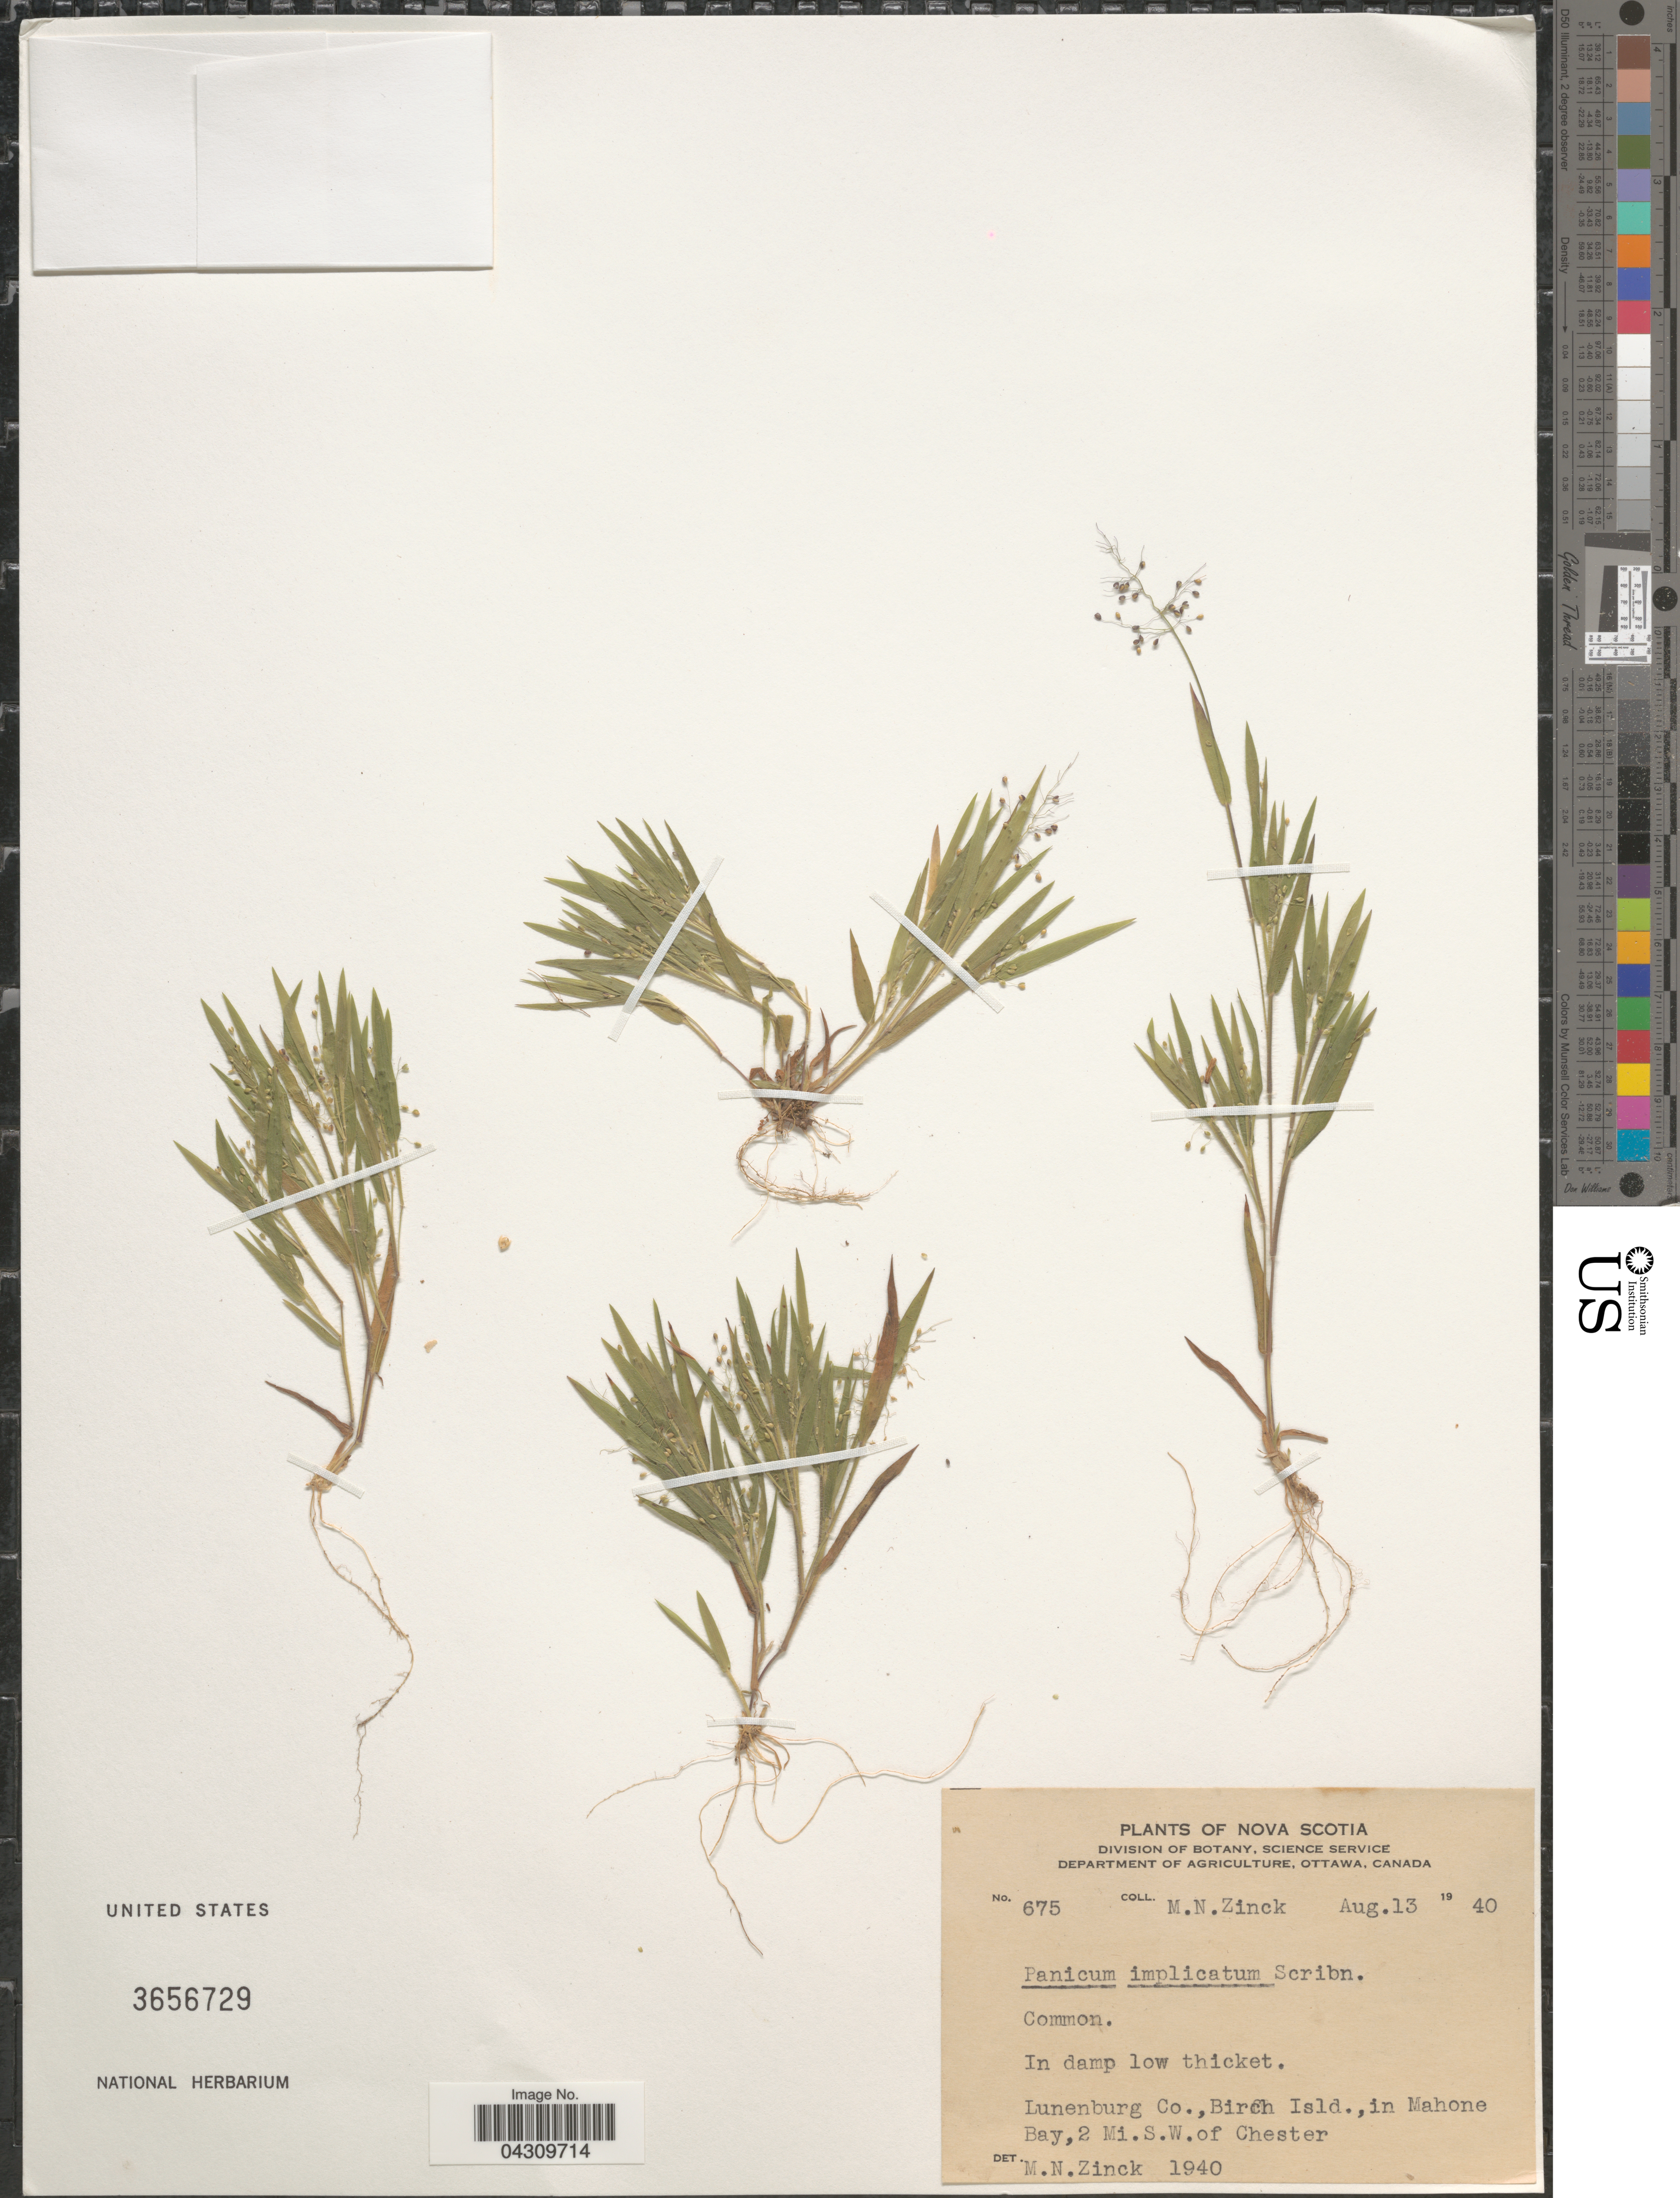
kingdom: Plantae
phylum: Tracheophyta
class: Liliopsida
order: Poales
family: Poaceae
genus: Dichanthelium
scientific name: Dichanthelium acuminatum var. acuminatum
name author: (Sw.) Gould & C.A. Clark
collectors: M. Zinck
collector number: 675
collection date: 1940-08-13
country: Canada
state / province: Nova Scotia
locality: Lunenburg Co., Birch Isld., in Mahone Bay, 2 Mi. S.W. of Chester.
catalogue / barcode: US 3656729